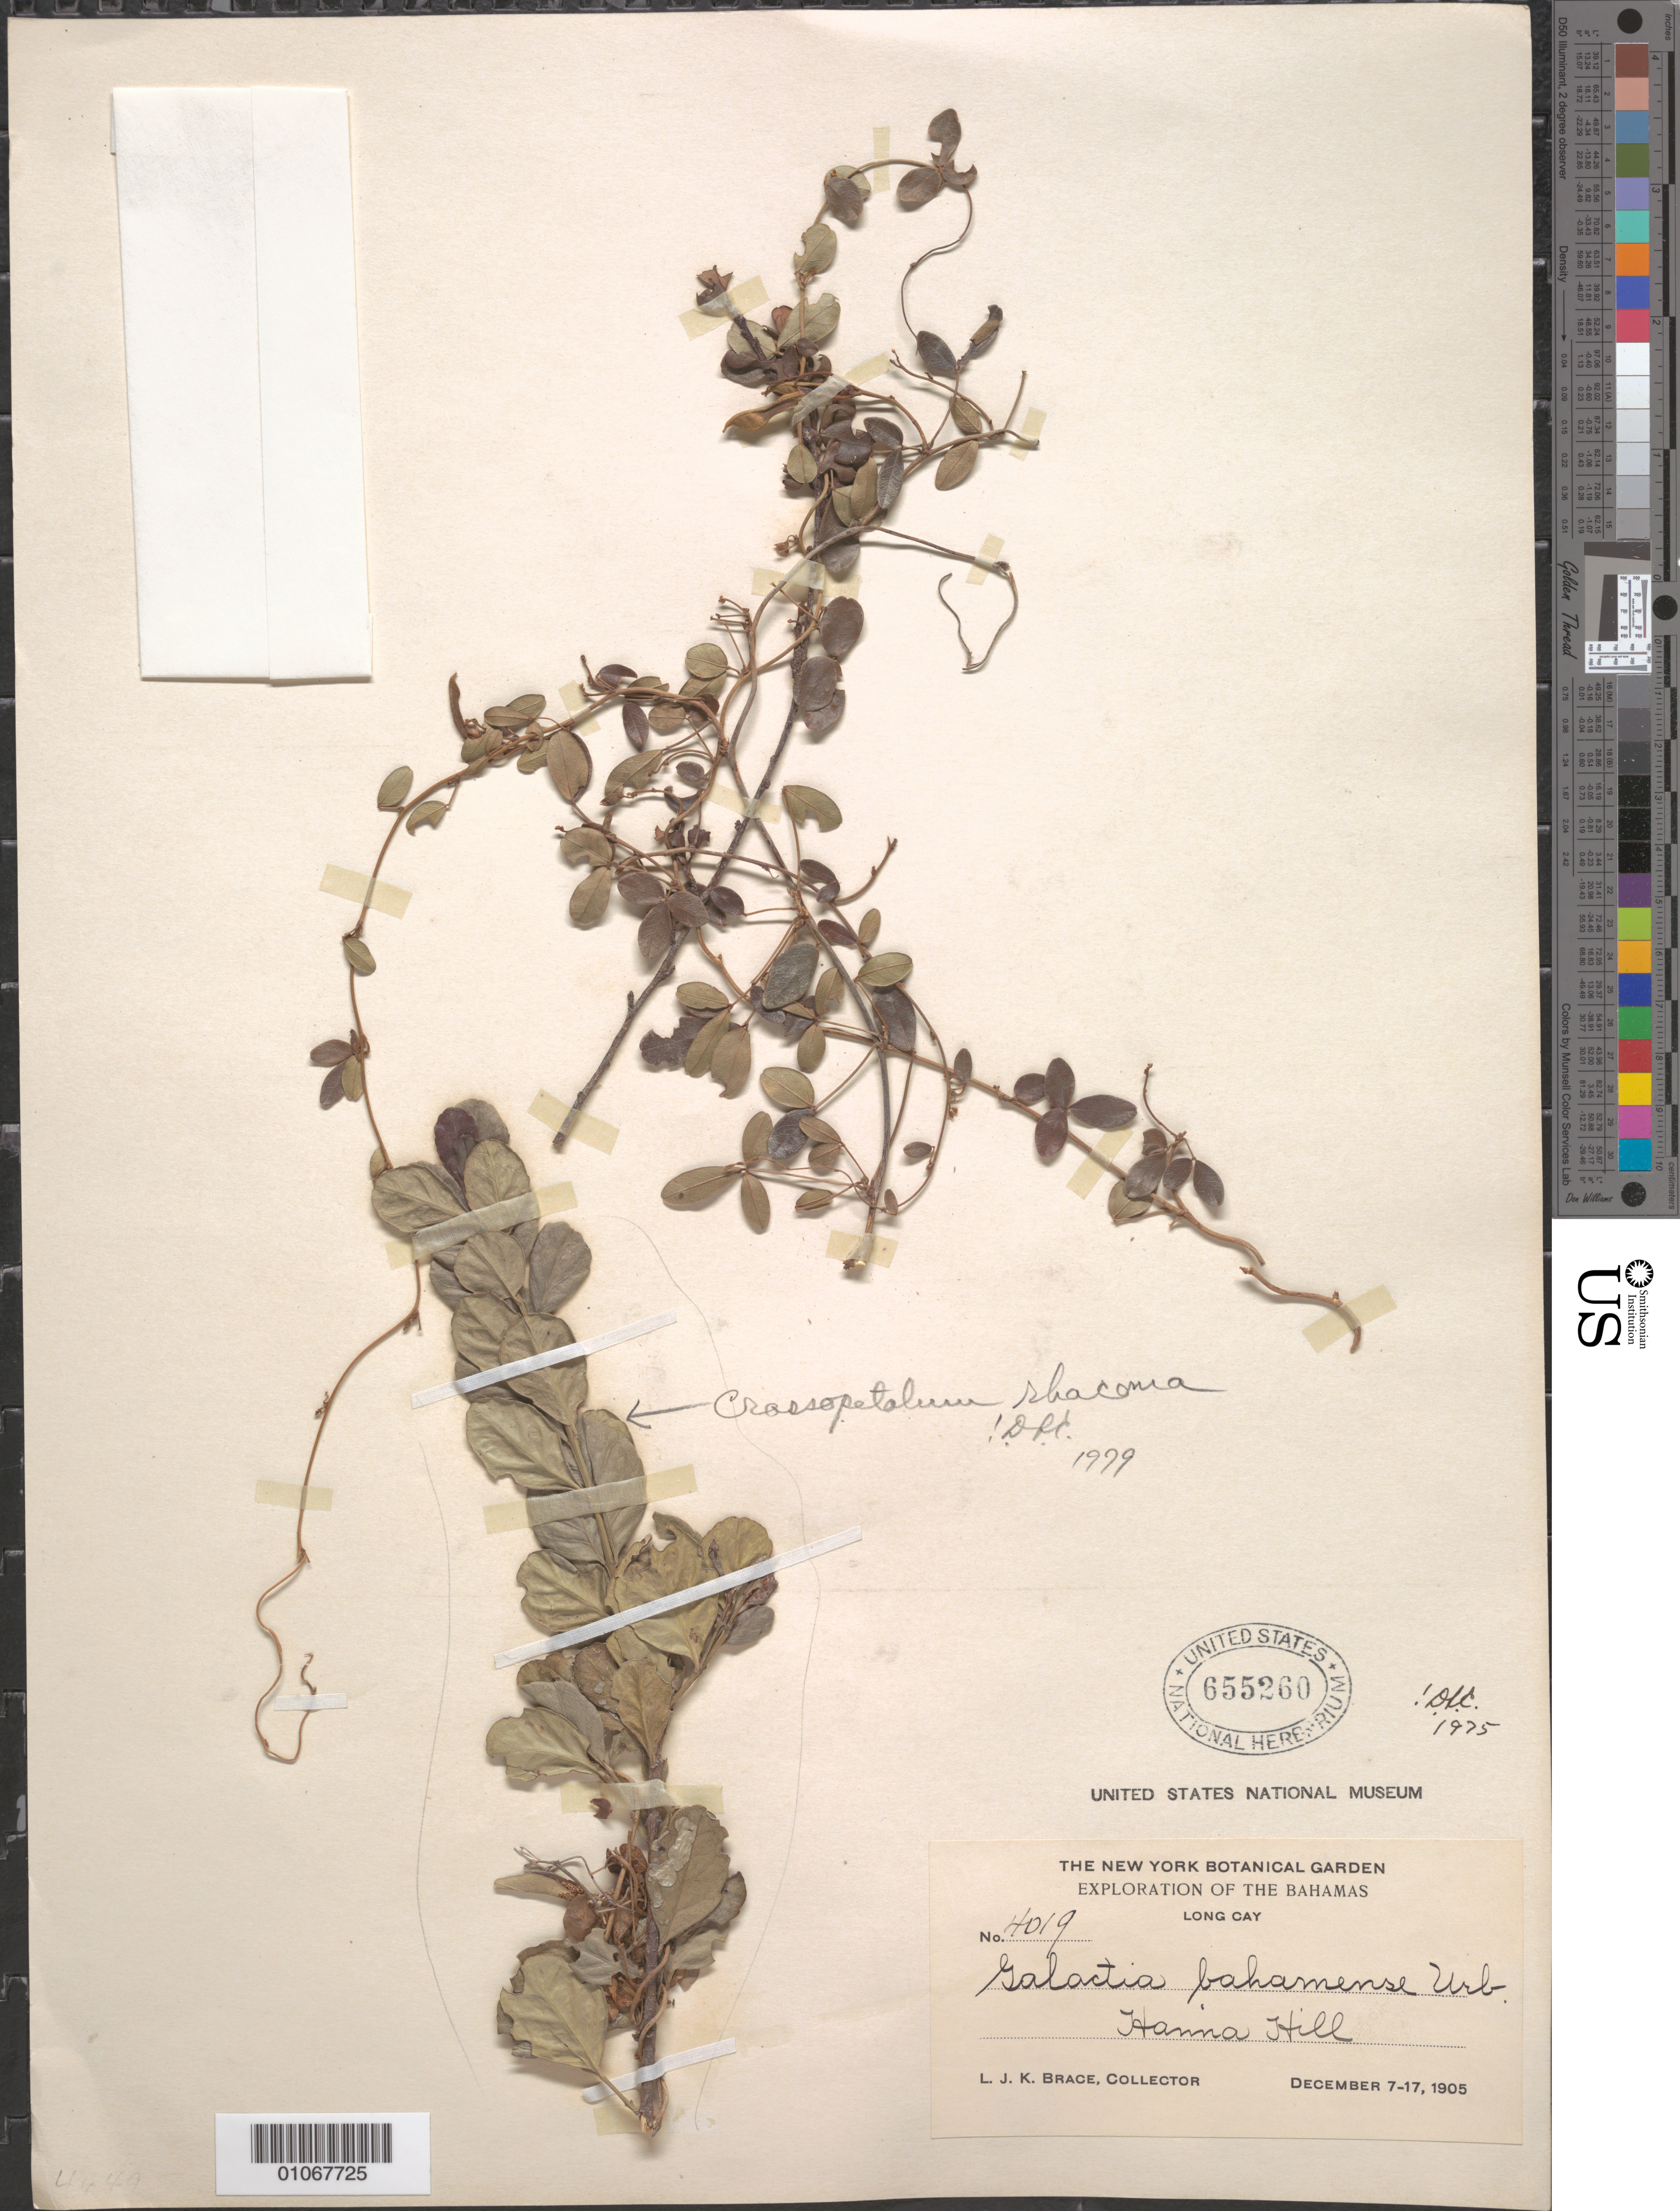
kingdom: Plantae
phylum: Tracheophyta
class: Magnoliopsida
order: Celastrales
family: Celastraceae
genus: Crossopetalum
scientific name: Crossopetalum rhacoma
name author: Crantz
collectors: L. J. K. Brace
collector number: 4019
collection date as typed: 07 Dec 1905 to 17 Dec 1905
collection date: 1905-12-07/1905-12-17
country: Bahamas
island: Long Cay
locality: Haima Hill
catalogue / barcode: US 655260